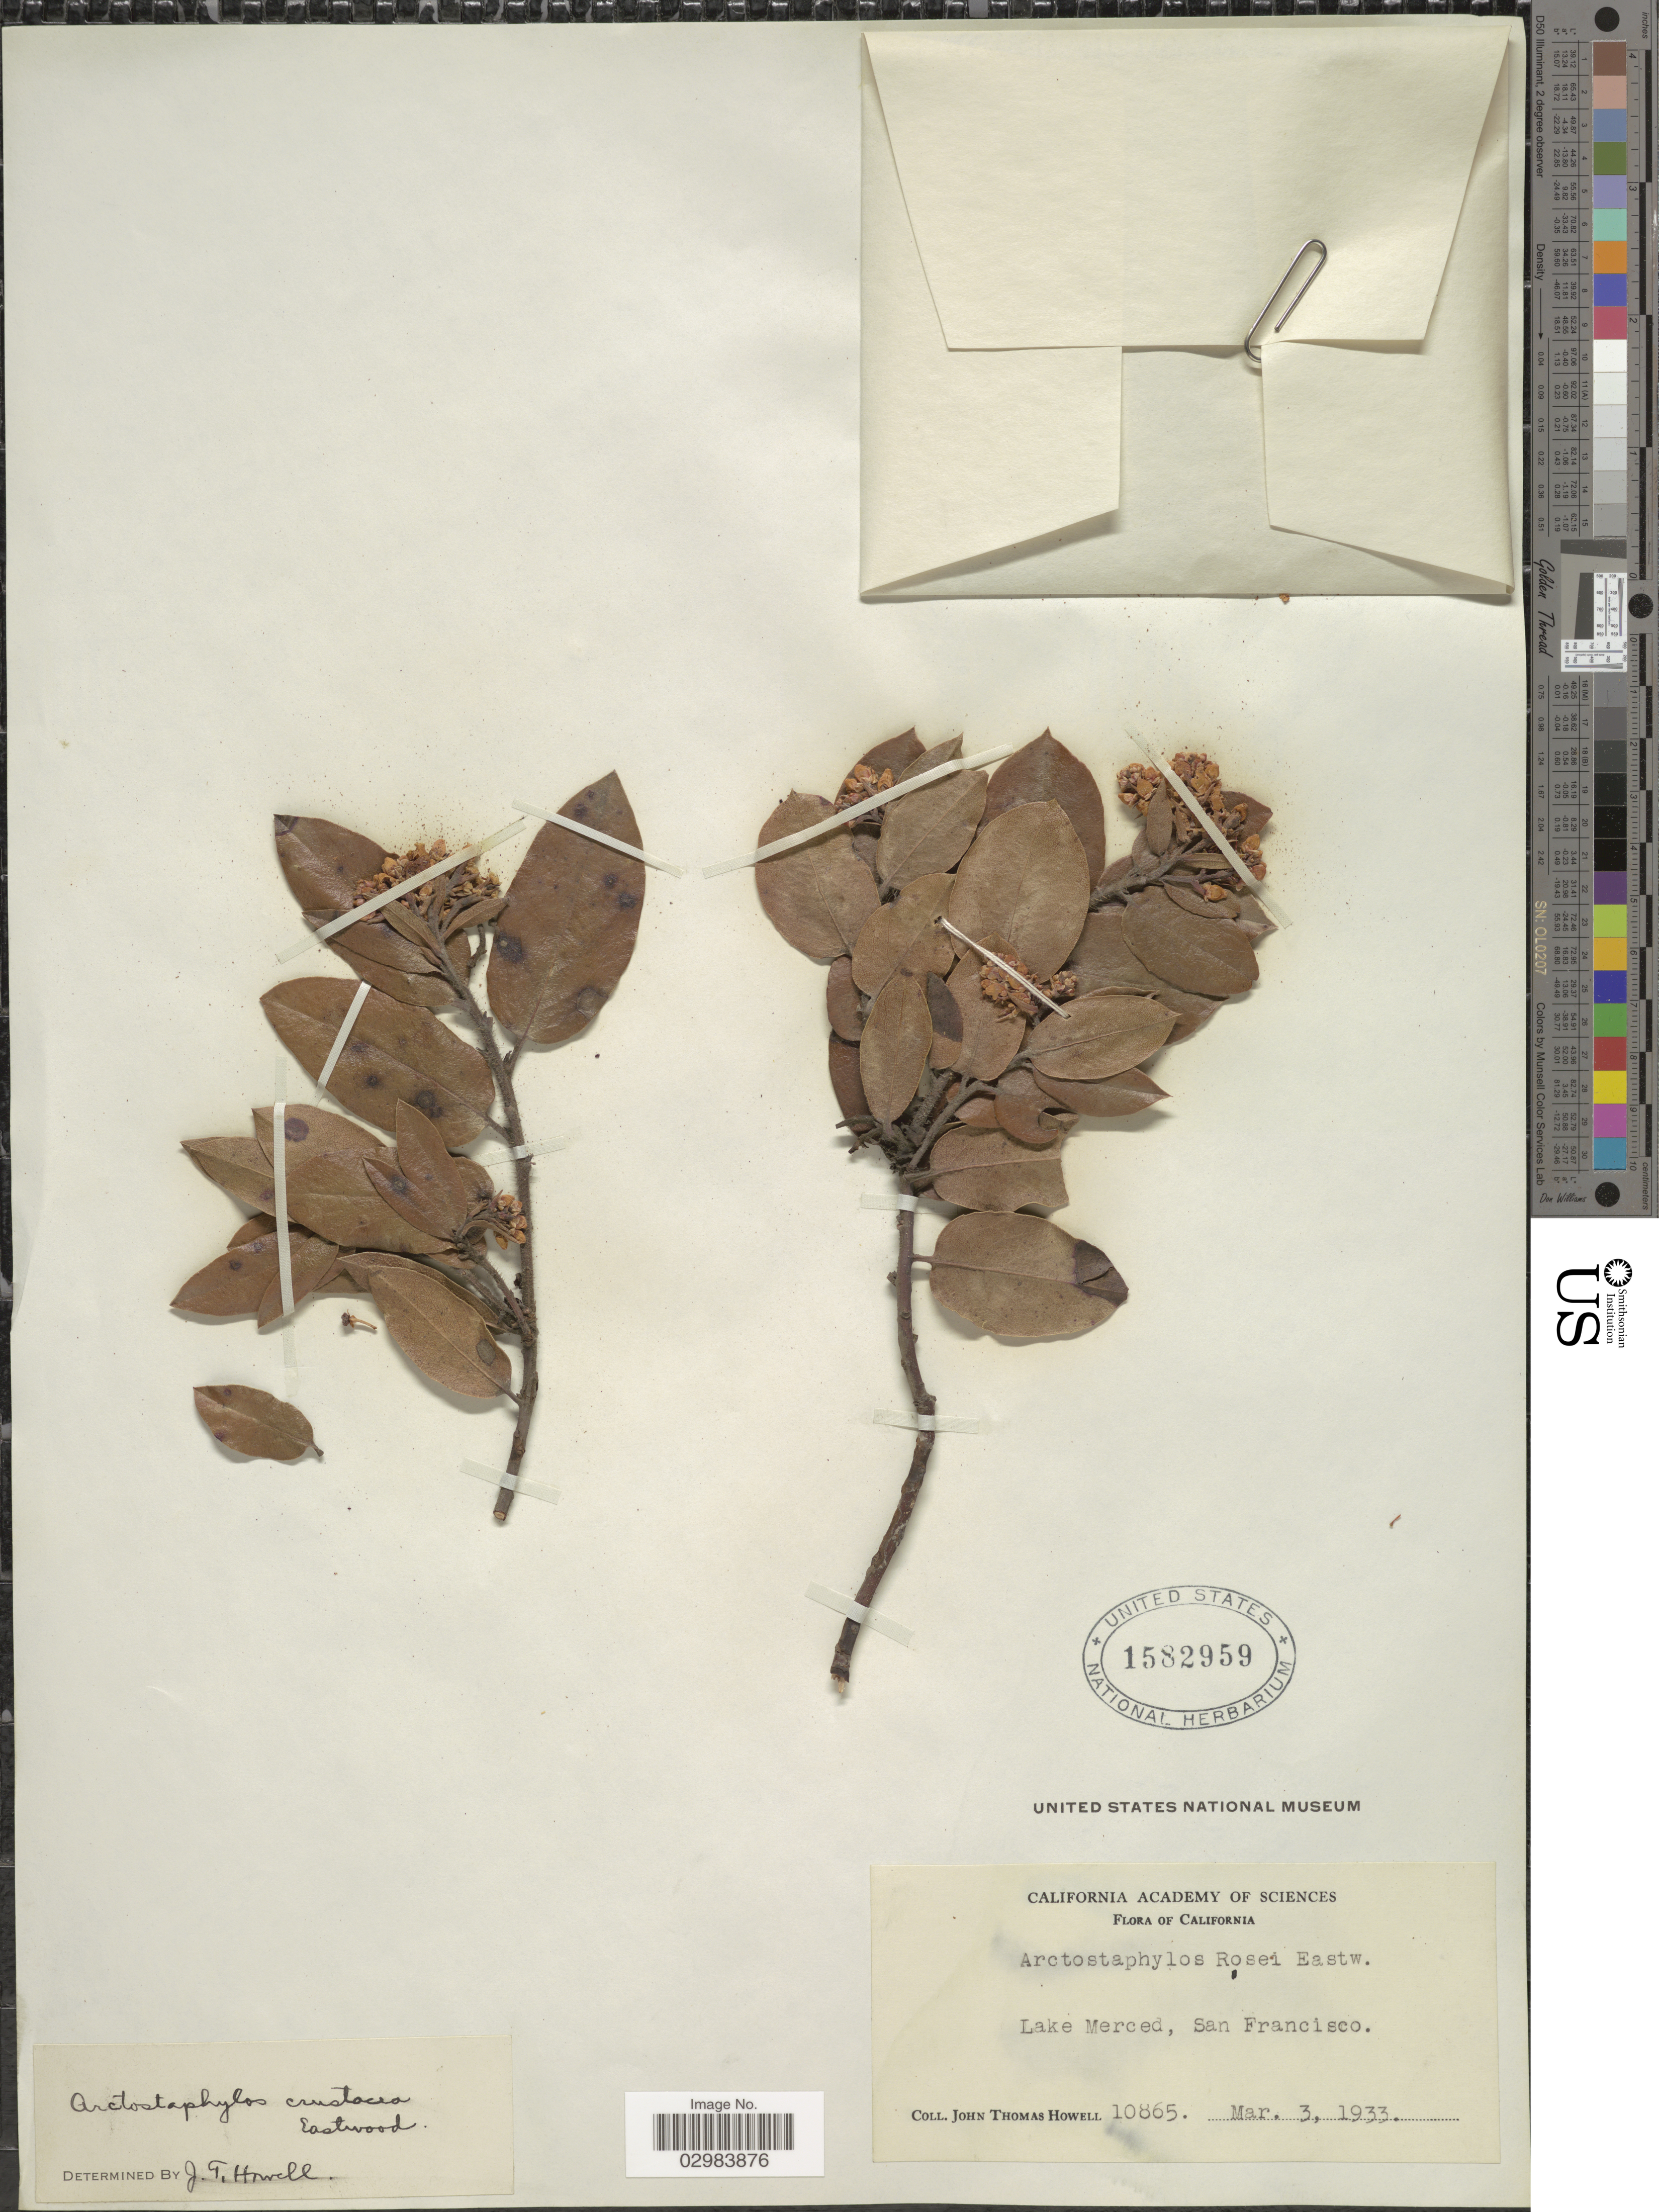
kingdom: Plantae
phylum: Tracheophyta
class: Magnoliopsida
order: Ericales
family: Ericaceae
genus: Arctostaphylos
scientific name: Arctostaphylos crustacea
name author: Eastw.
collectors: J. T. Howell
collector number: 10865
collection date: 1933-03-03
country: United States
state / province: California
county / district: San Francisco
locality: Lake Merced, San Francisco.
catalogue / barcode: US 1582959